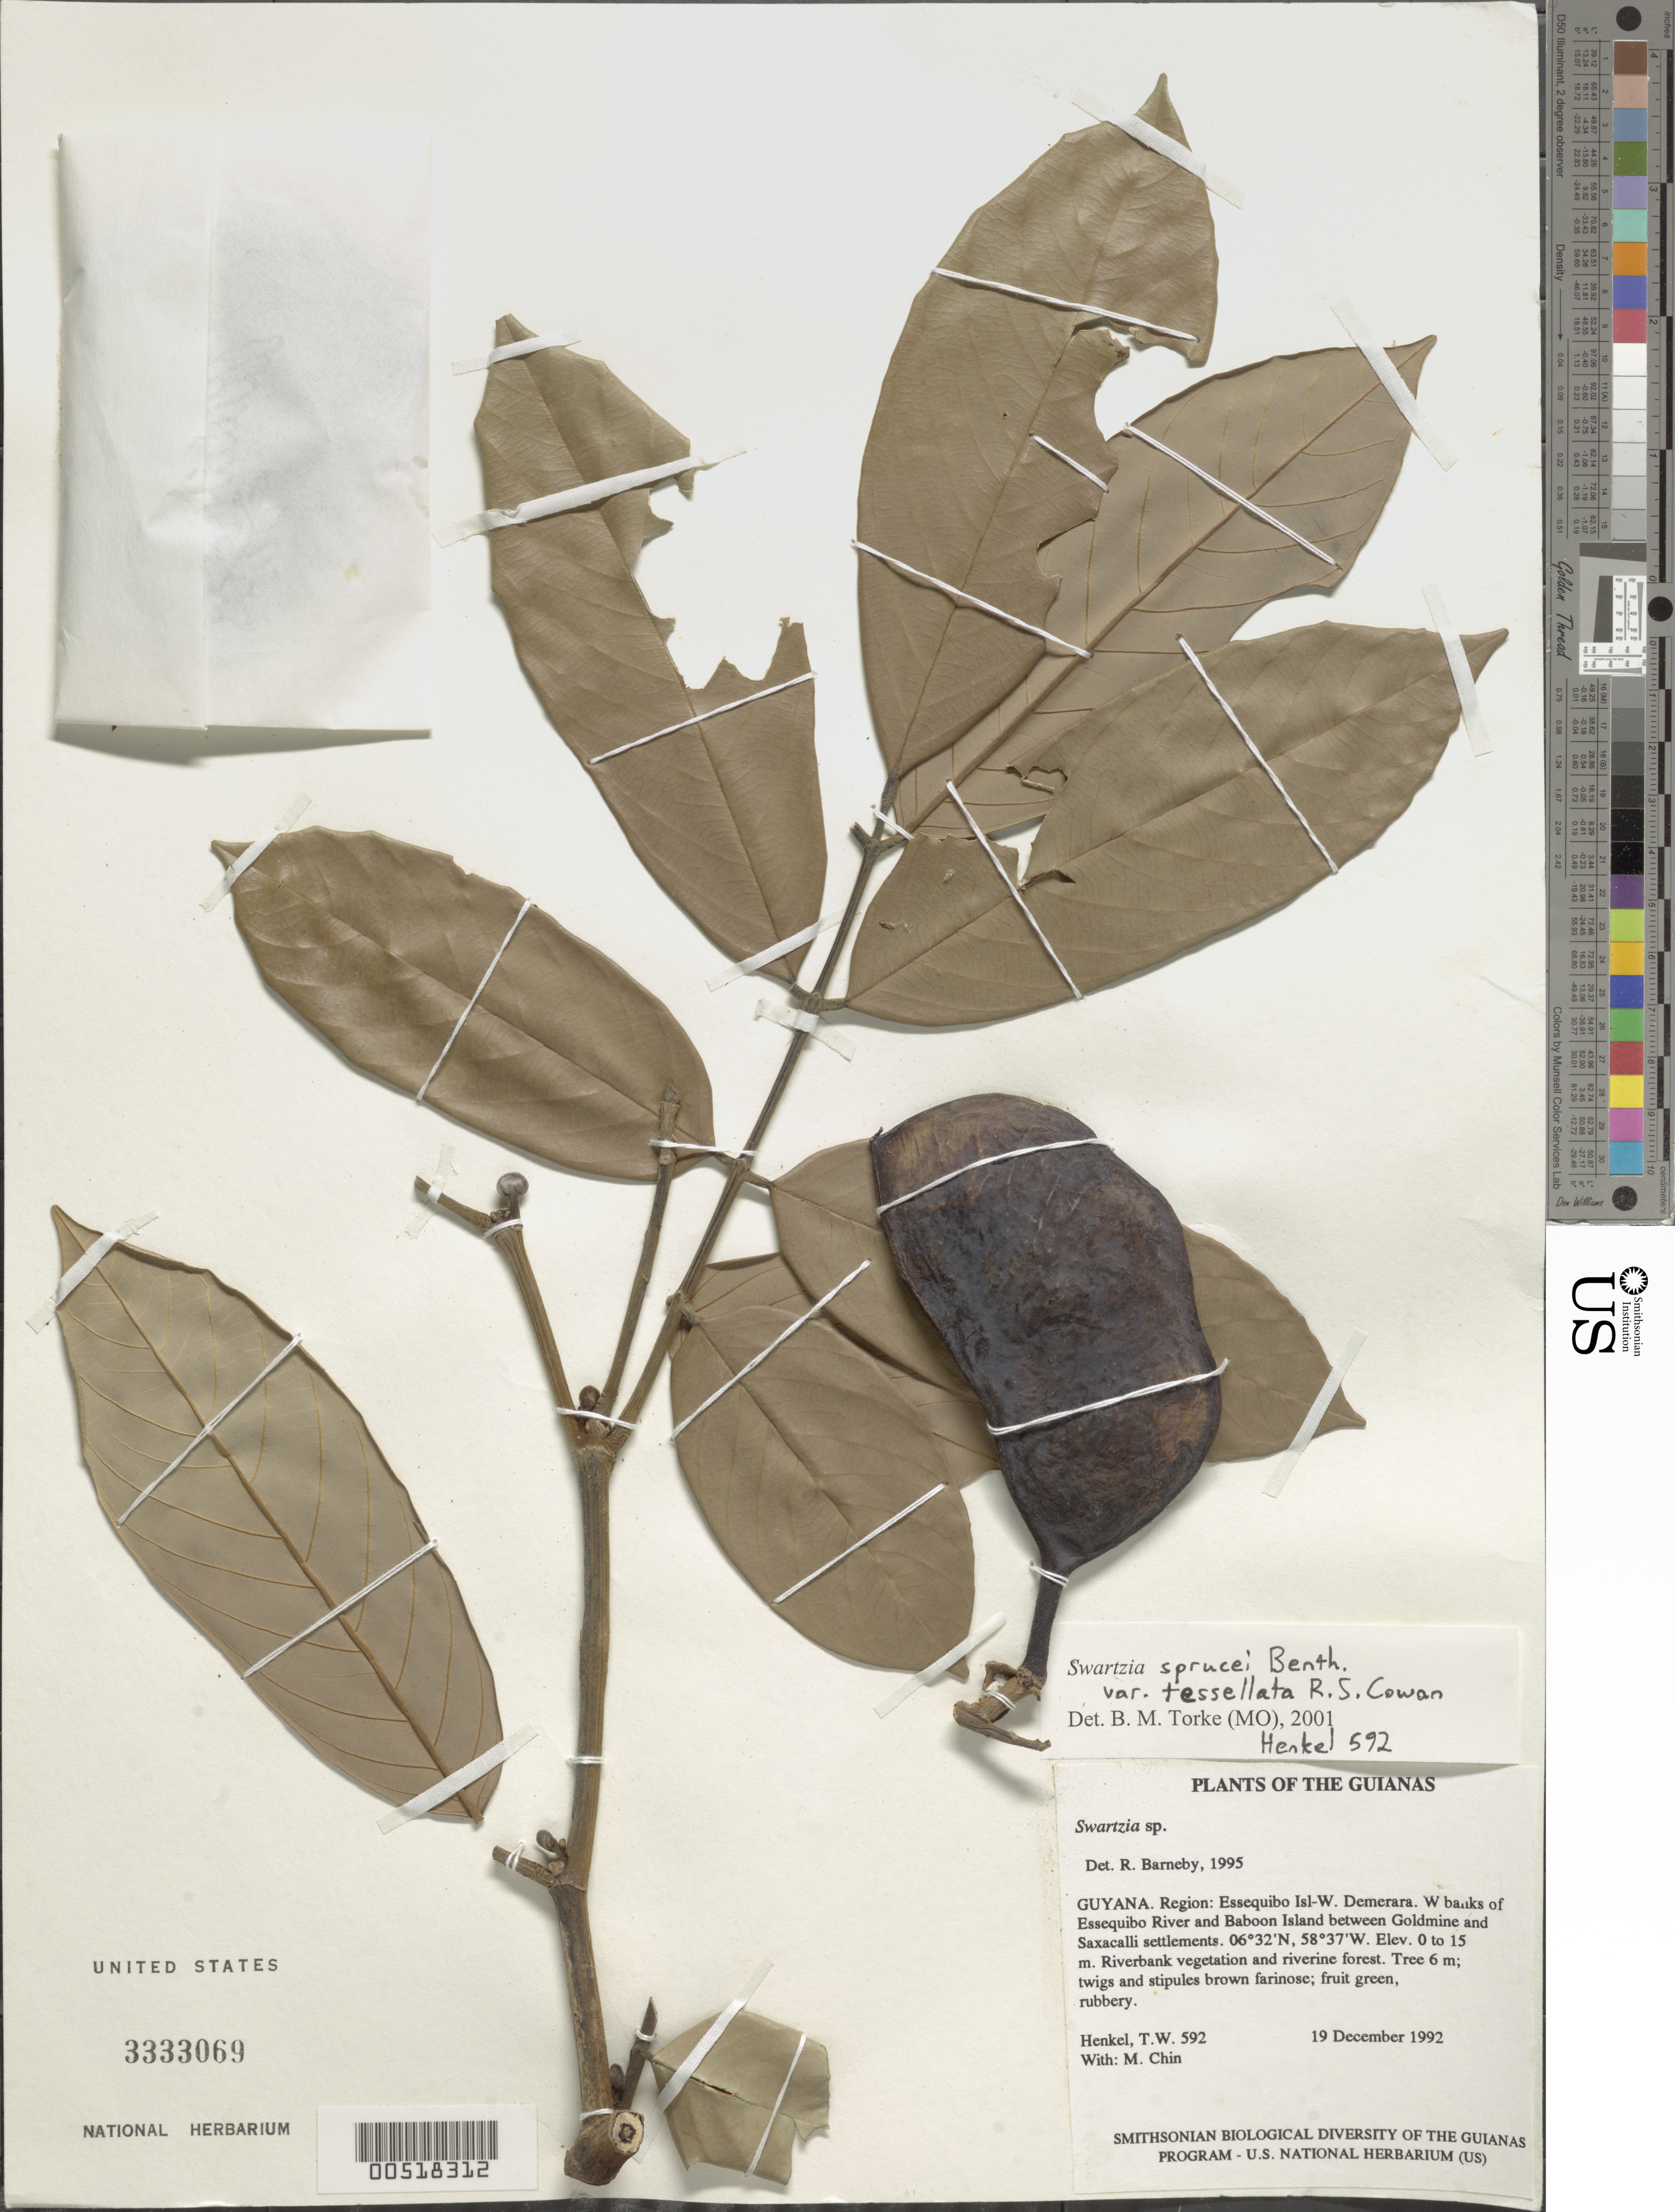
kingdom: Plantae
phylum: Tracheophyta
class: Magnoliopsida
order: Fabales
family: Fabaceae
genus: Swartzia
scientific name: Swartzia sprucei var. tessellata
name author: R.S. Cowan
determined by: Torke, B. M., (MO)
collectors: T. Henkel & M. Chin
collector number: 592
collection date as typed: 19 December 1992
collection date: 1992-12-19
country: Guyana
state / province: Essequibo Isl-W. Demerara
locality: W banks of Essequibo River and Baboon Island between Goldmine and Saxacalli settlements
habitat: Riverbank vegetation and riverine forest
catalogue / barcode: US 3333069